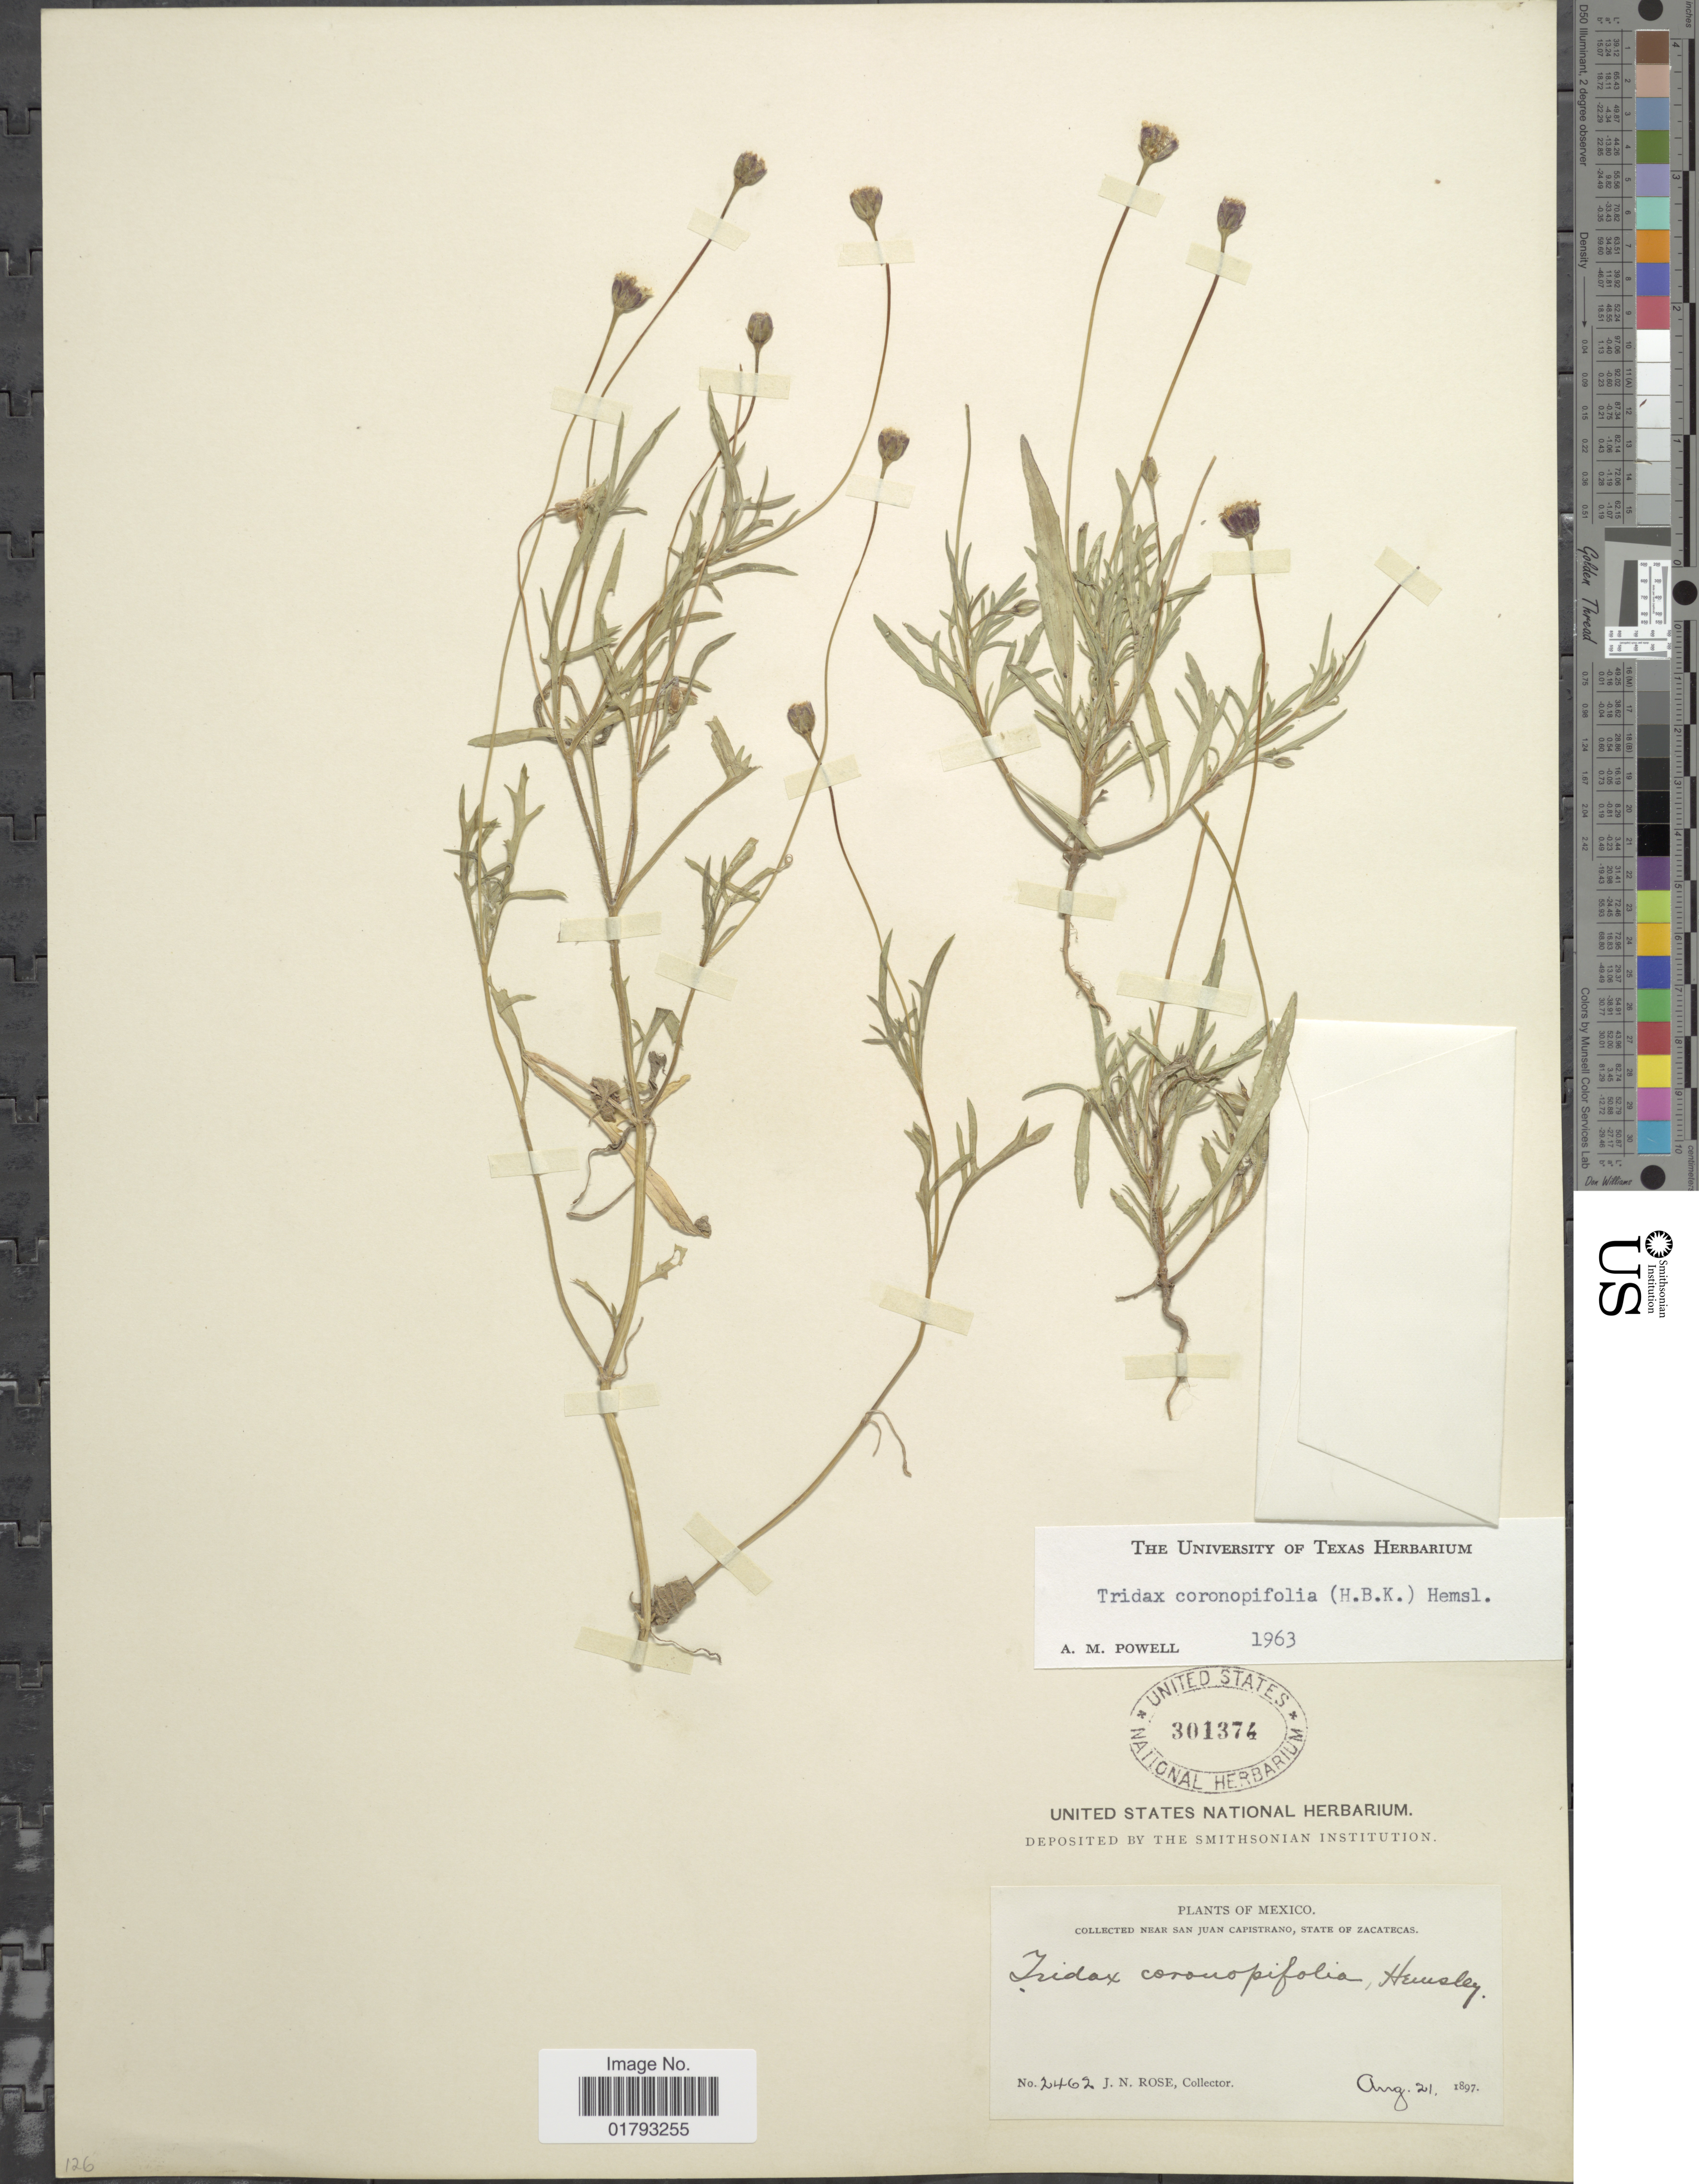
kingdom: Plantae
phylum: Tracheophyta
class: Magnoliopsida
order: Asterales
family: Asteraceae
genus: Tridax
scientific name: Tridax coronopifolia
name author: (Kunth) Hemsl.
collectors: J. N. Rose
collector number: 2462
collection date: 1897-08-21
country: Mexico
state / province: Zacatecas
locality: Mexico. near San Juan Capistrano, State of Zacatecas.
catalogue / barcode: US 301374